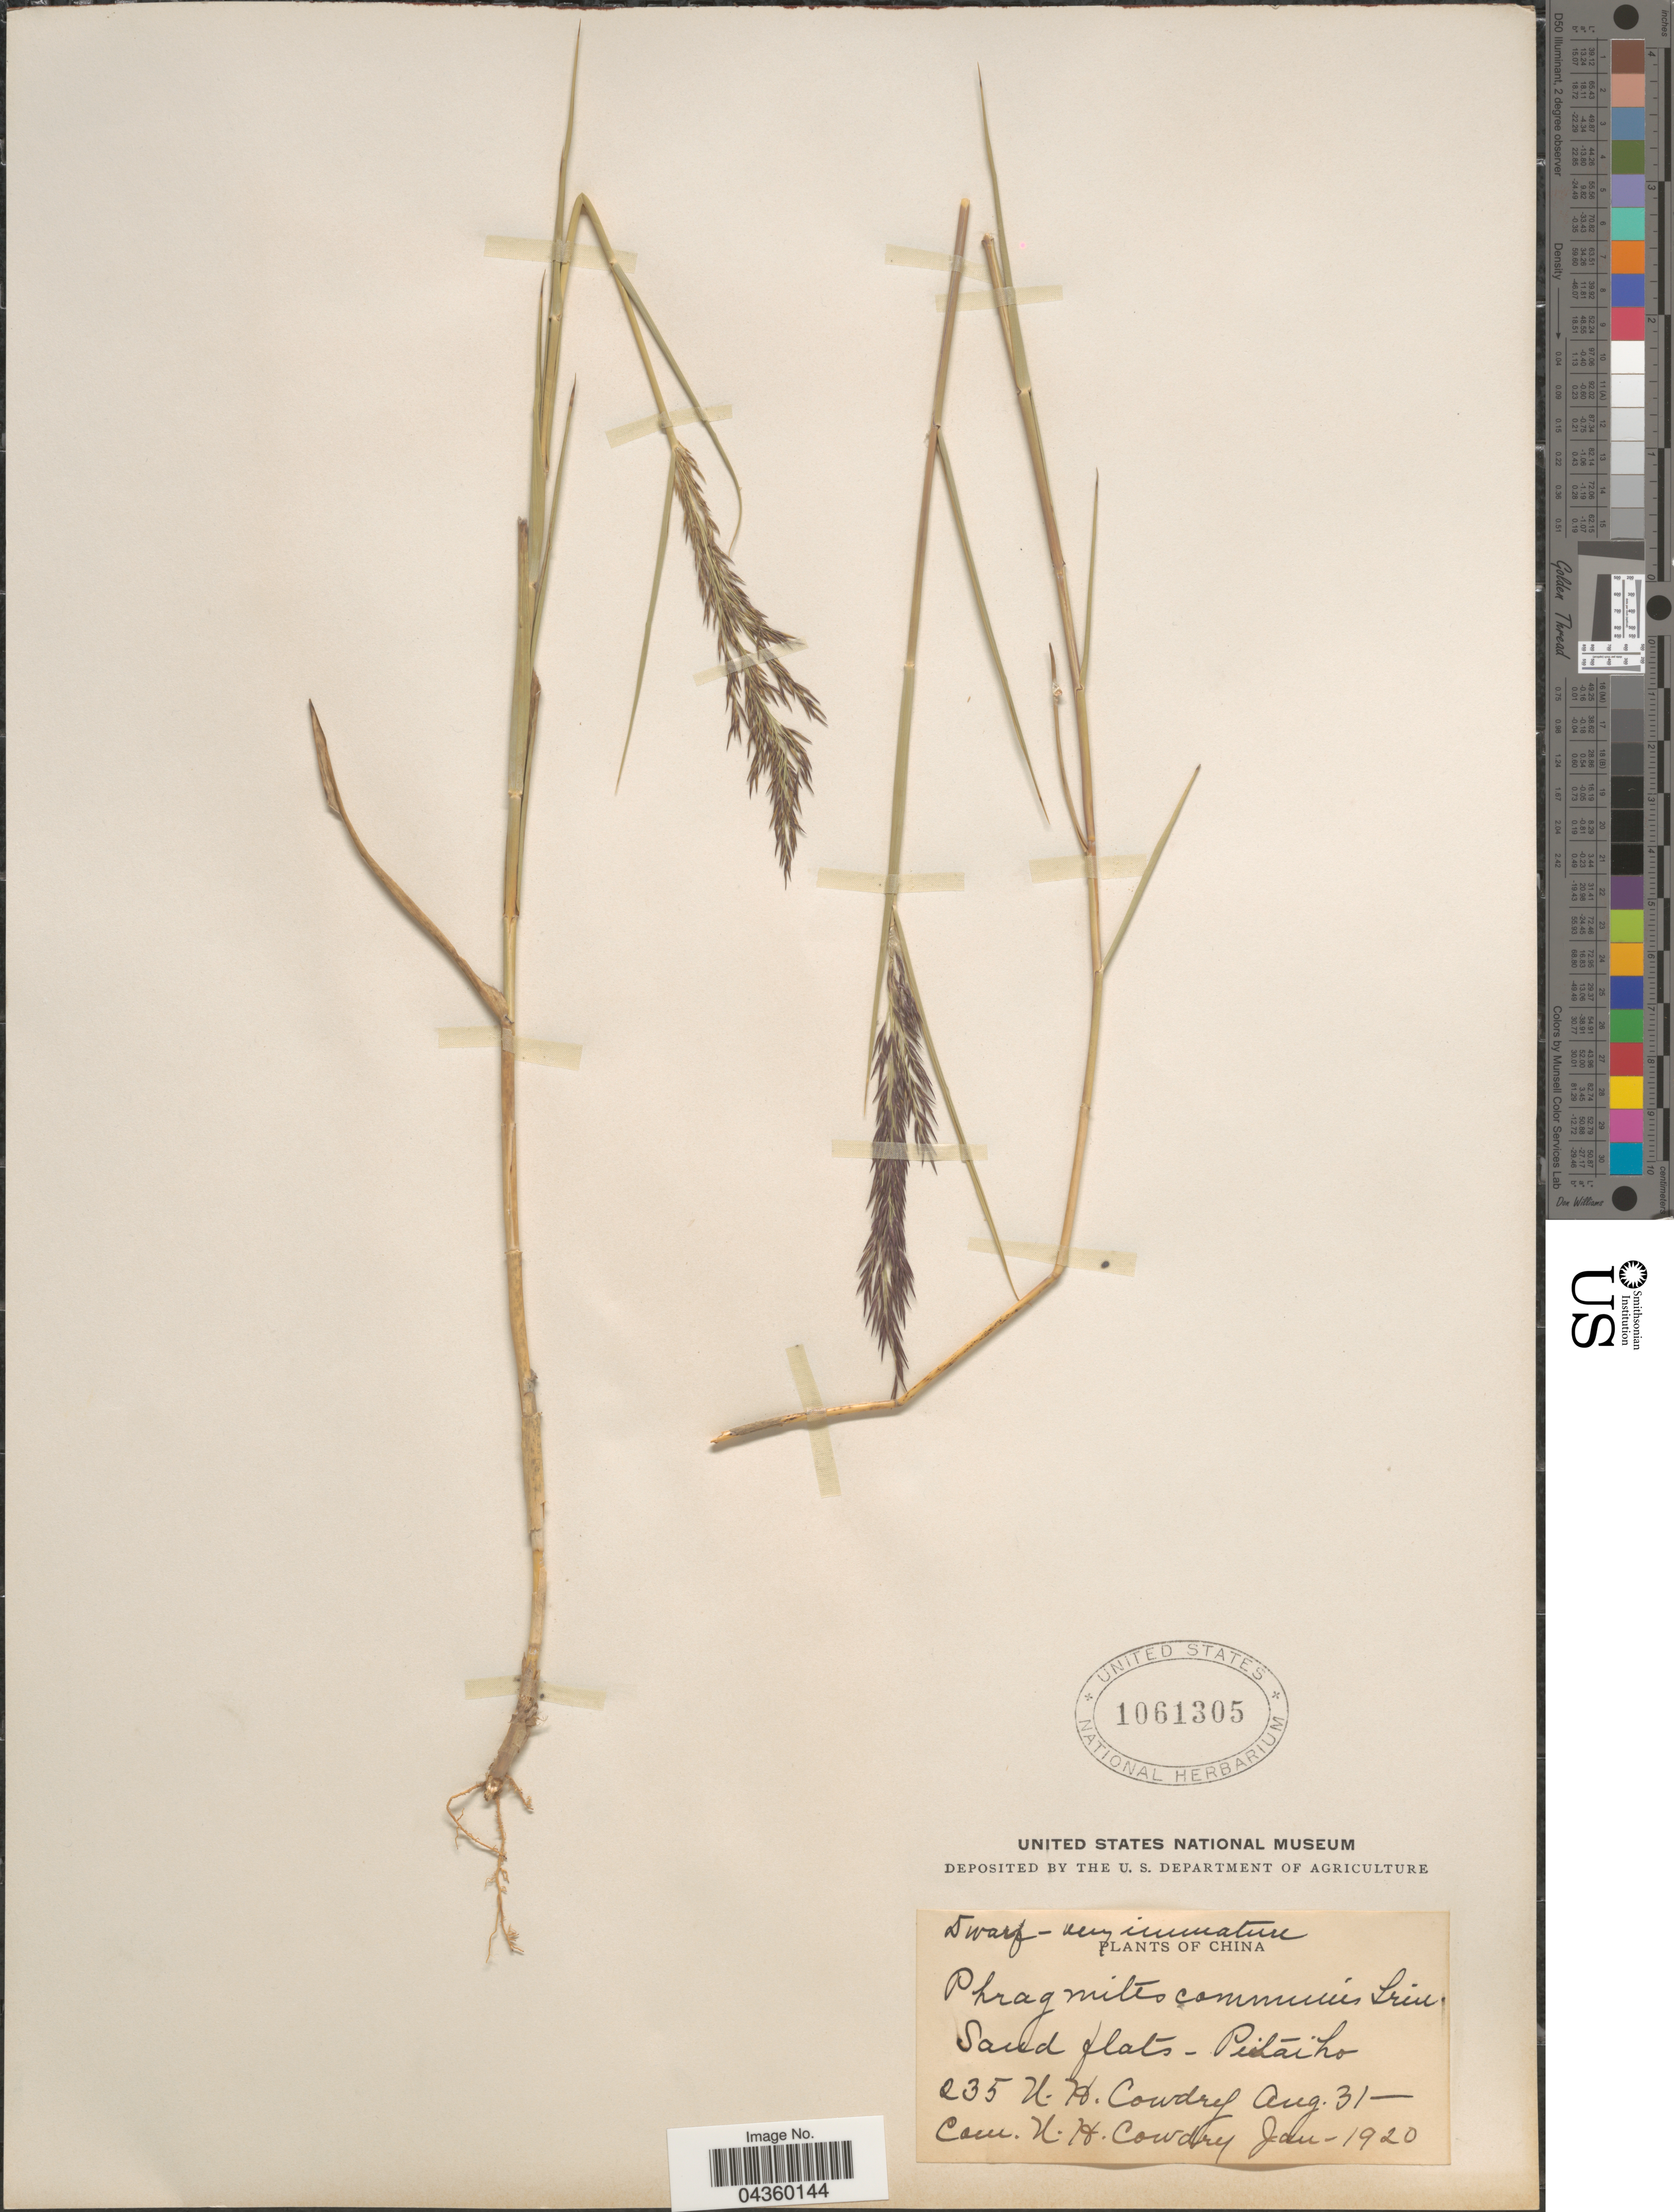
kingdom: Plantae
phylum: Tracheophyta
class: Liliopsida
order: Poales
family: Poaceae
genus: Phragmites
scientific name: Phragmites australis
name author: (Cav.) Trin. ex Steud.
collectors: N. H. Cowdry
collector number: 235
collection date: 1920-08-31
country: China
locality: Sand flats- Peitaiho.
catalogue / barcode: US 1061305